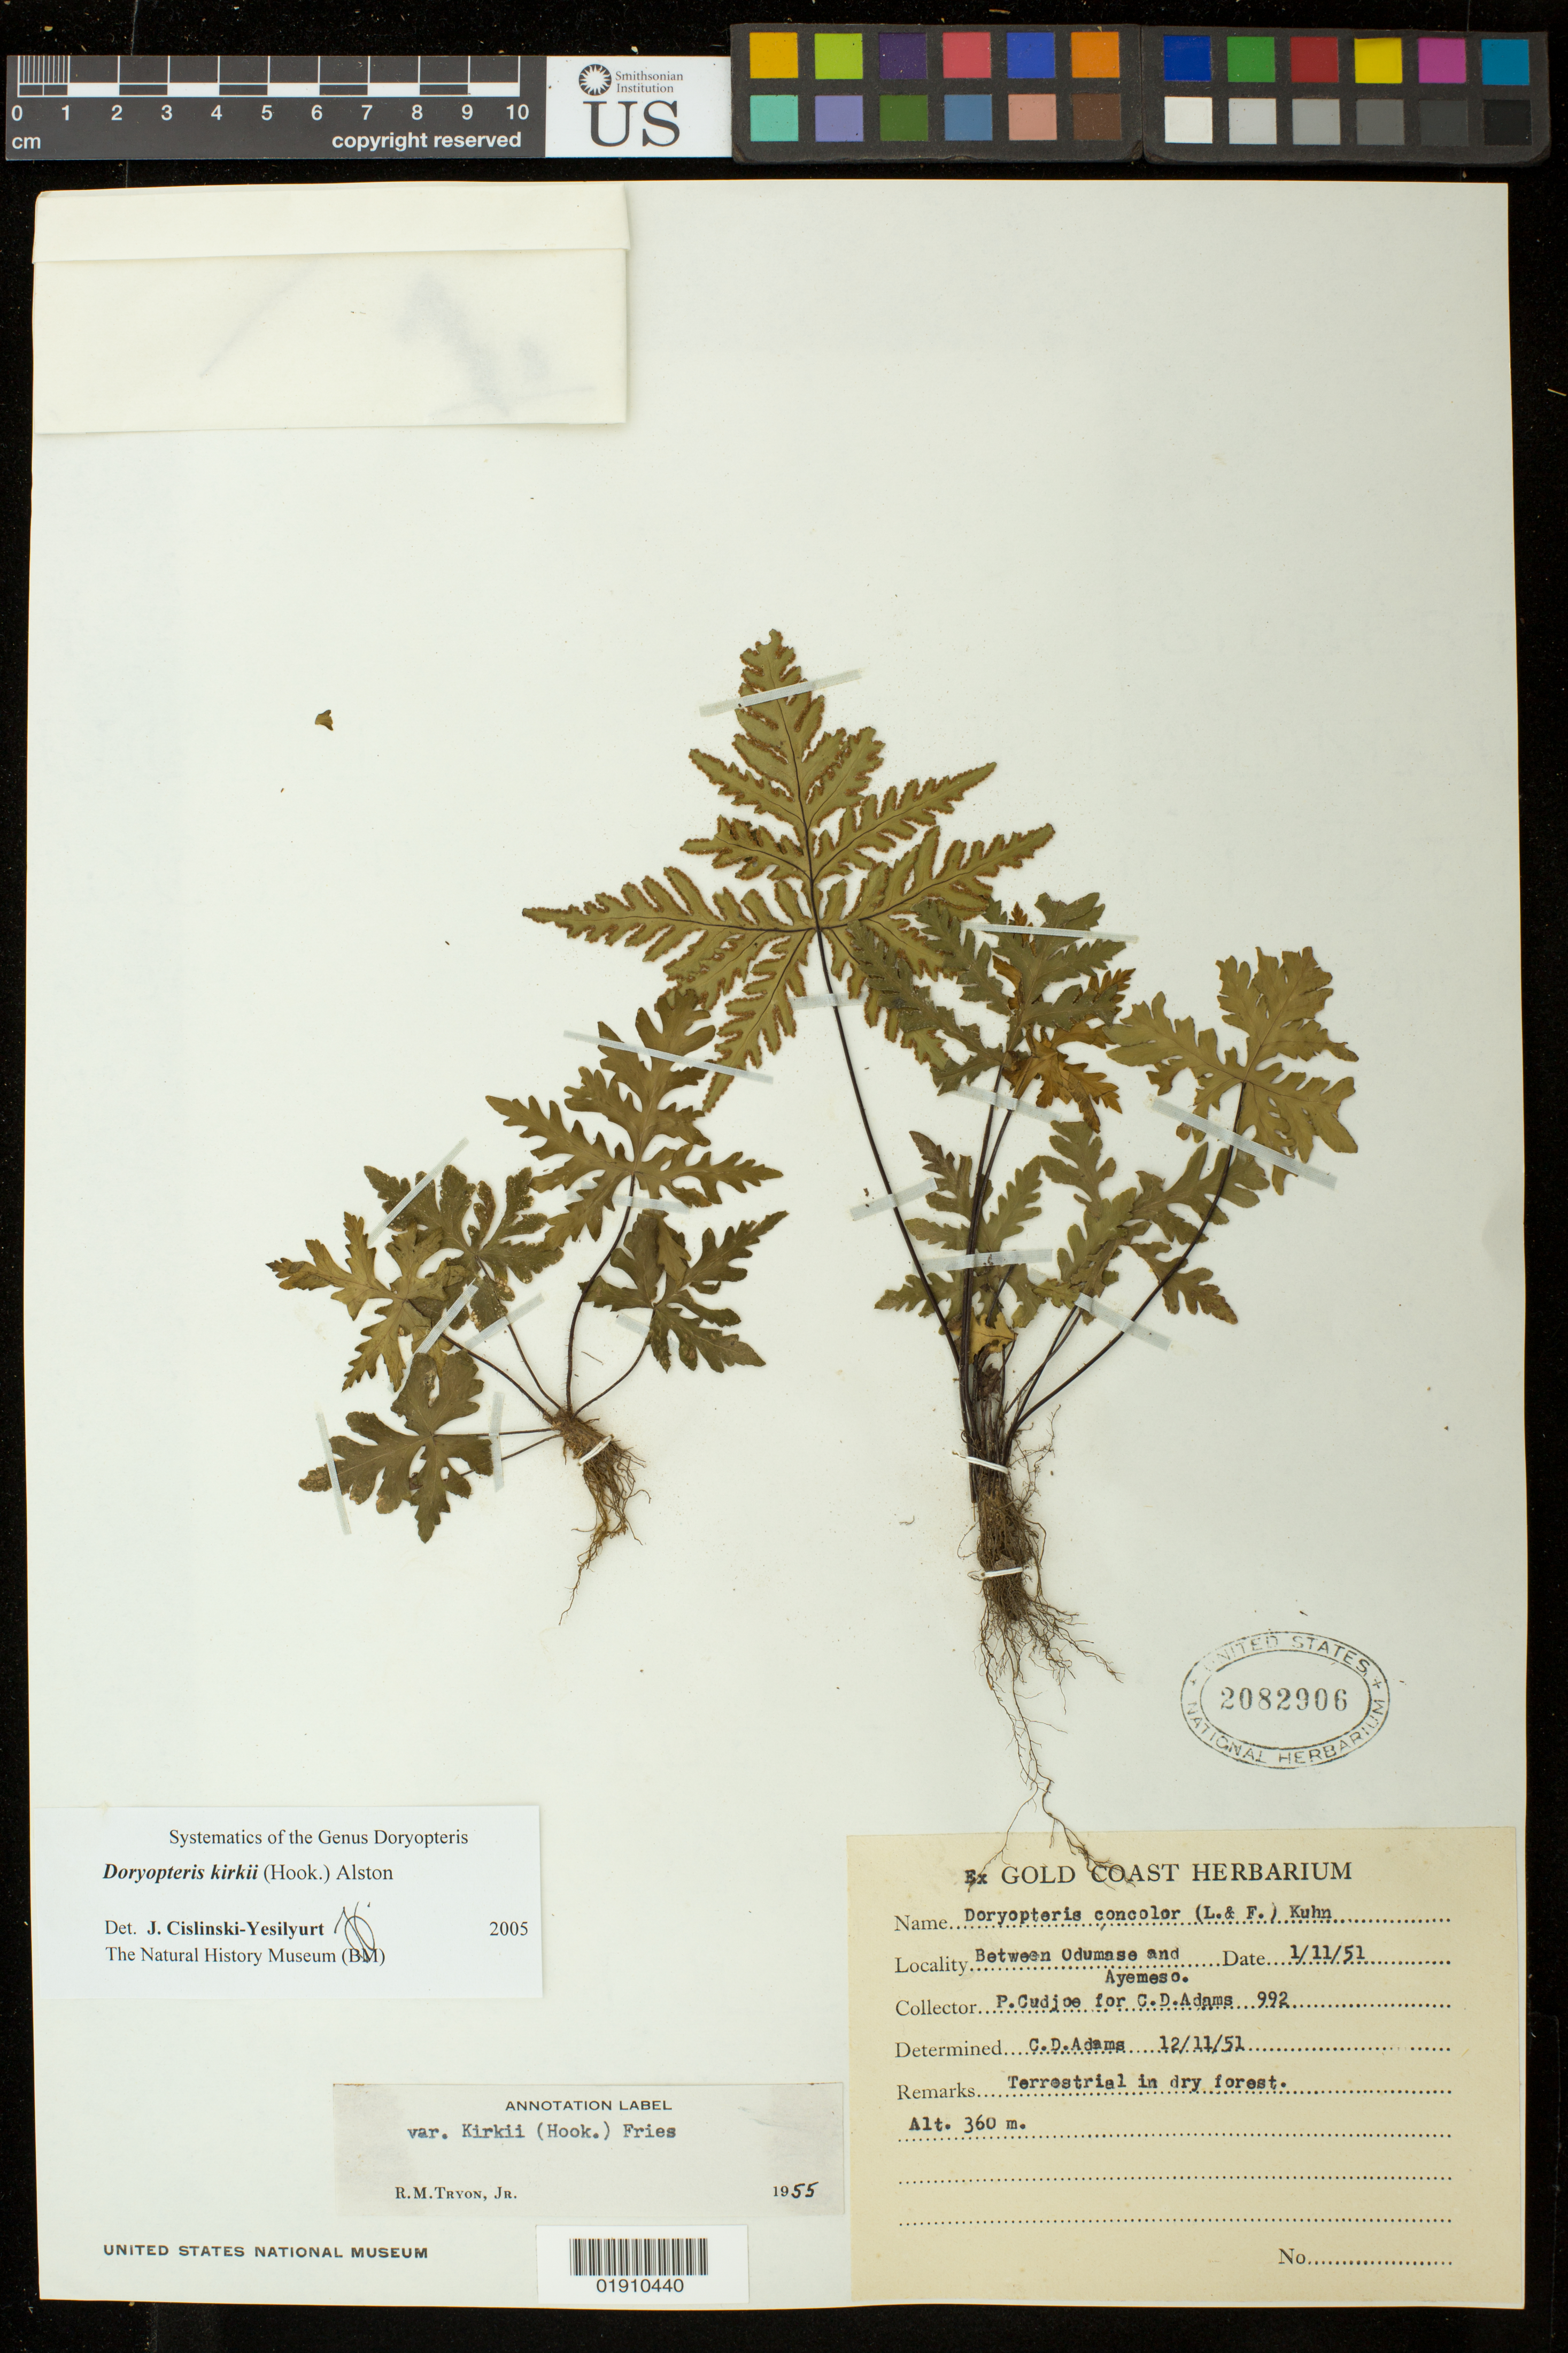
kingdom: Plantae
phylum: Tracheophyta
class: Polypodiopsida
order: Polypodiales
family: Pteridaceae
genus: Doryopteris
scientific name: Doryopteris kirkii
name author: (Hook.) Alston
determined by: Cislinski-Yesilyurt, J.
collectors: P. Cudjoe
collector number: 992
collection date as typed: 1/11/51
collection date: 1951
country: Ghana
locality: Between Odumase and Ayemeso.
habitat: in dry forest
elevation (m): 360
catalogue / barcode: US 2082906